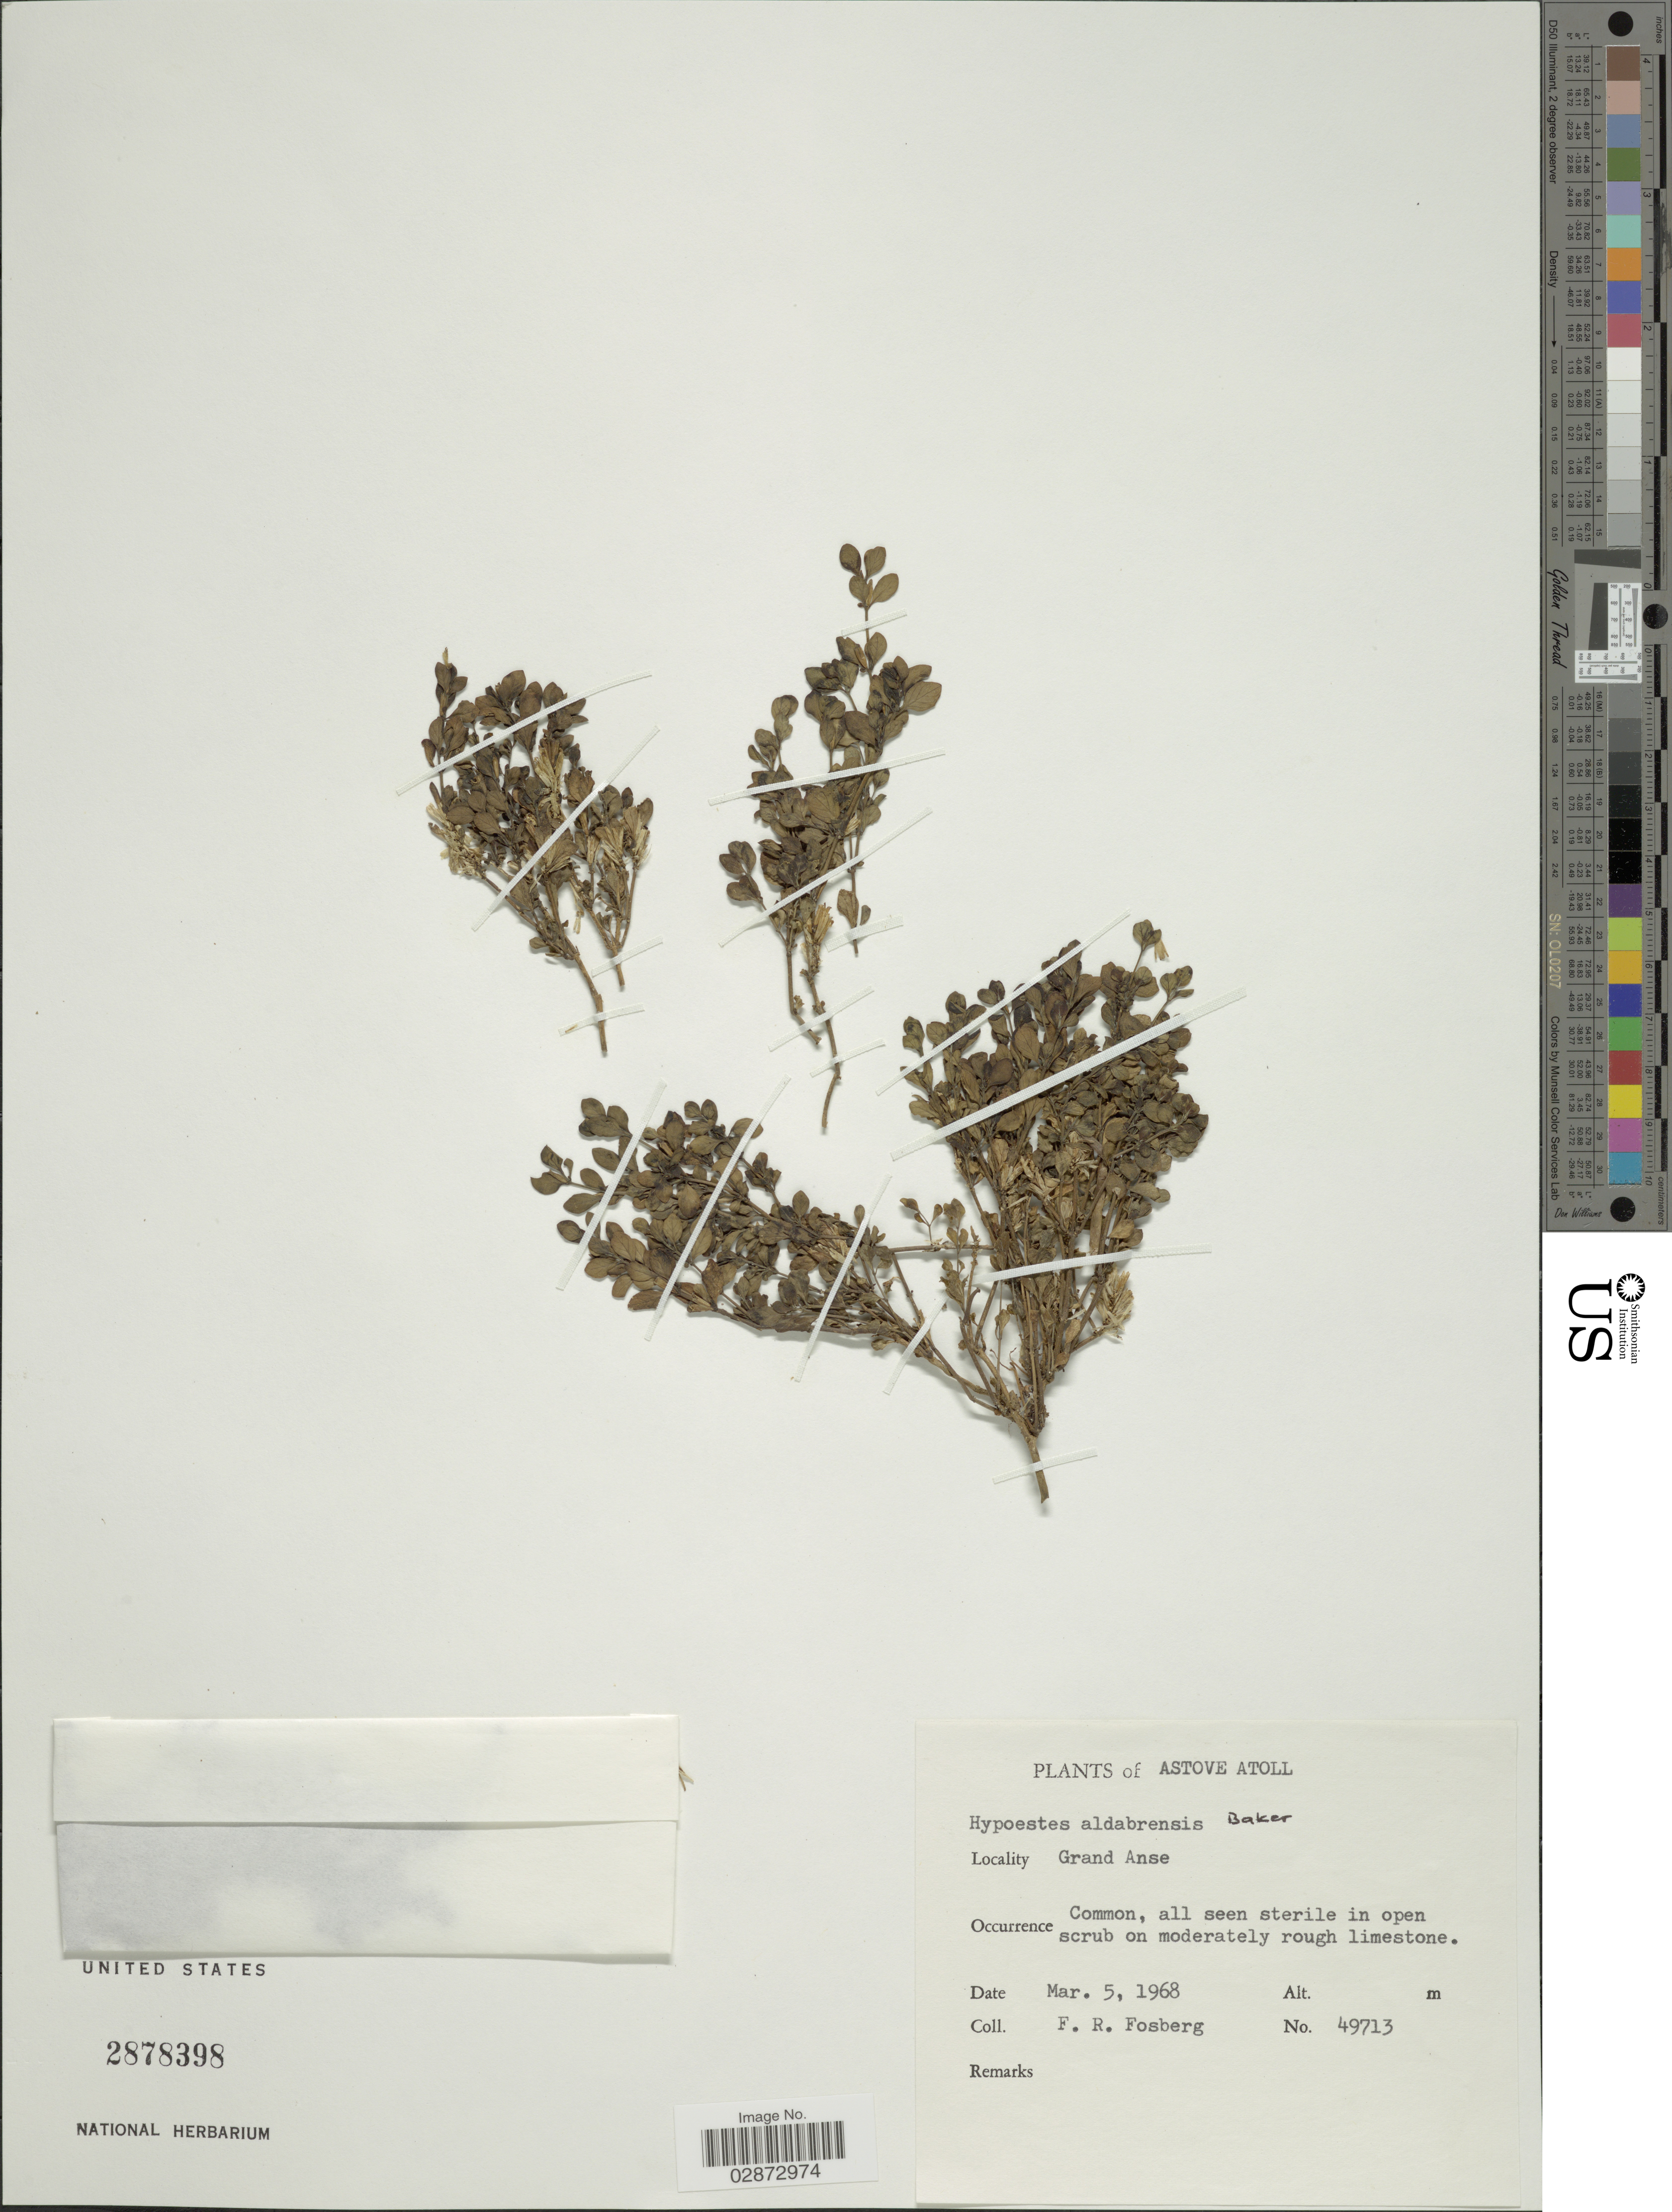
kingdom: Plantae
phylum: Tracheophyta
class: Magnoliopsida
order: Lamiales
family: Acanthaceae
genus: Hypoestes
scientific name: Hypoestes aldabrensis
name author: Baker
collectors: F. R. Fosberg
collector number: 49713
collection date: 1968-03-05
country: Seychelles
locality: Astove Atoll. Grand Anse.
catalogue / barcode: US 2878398